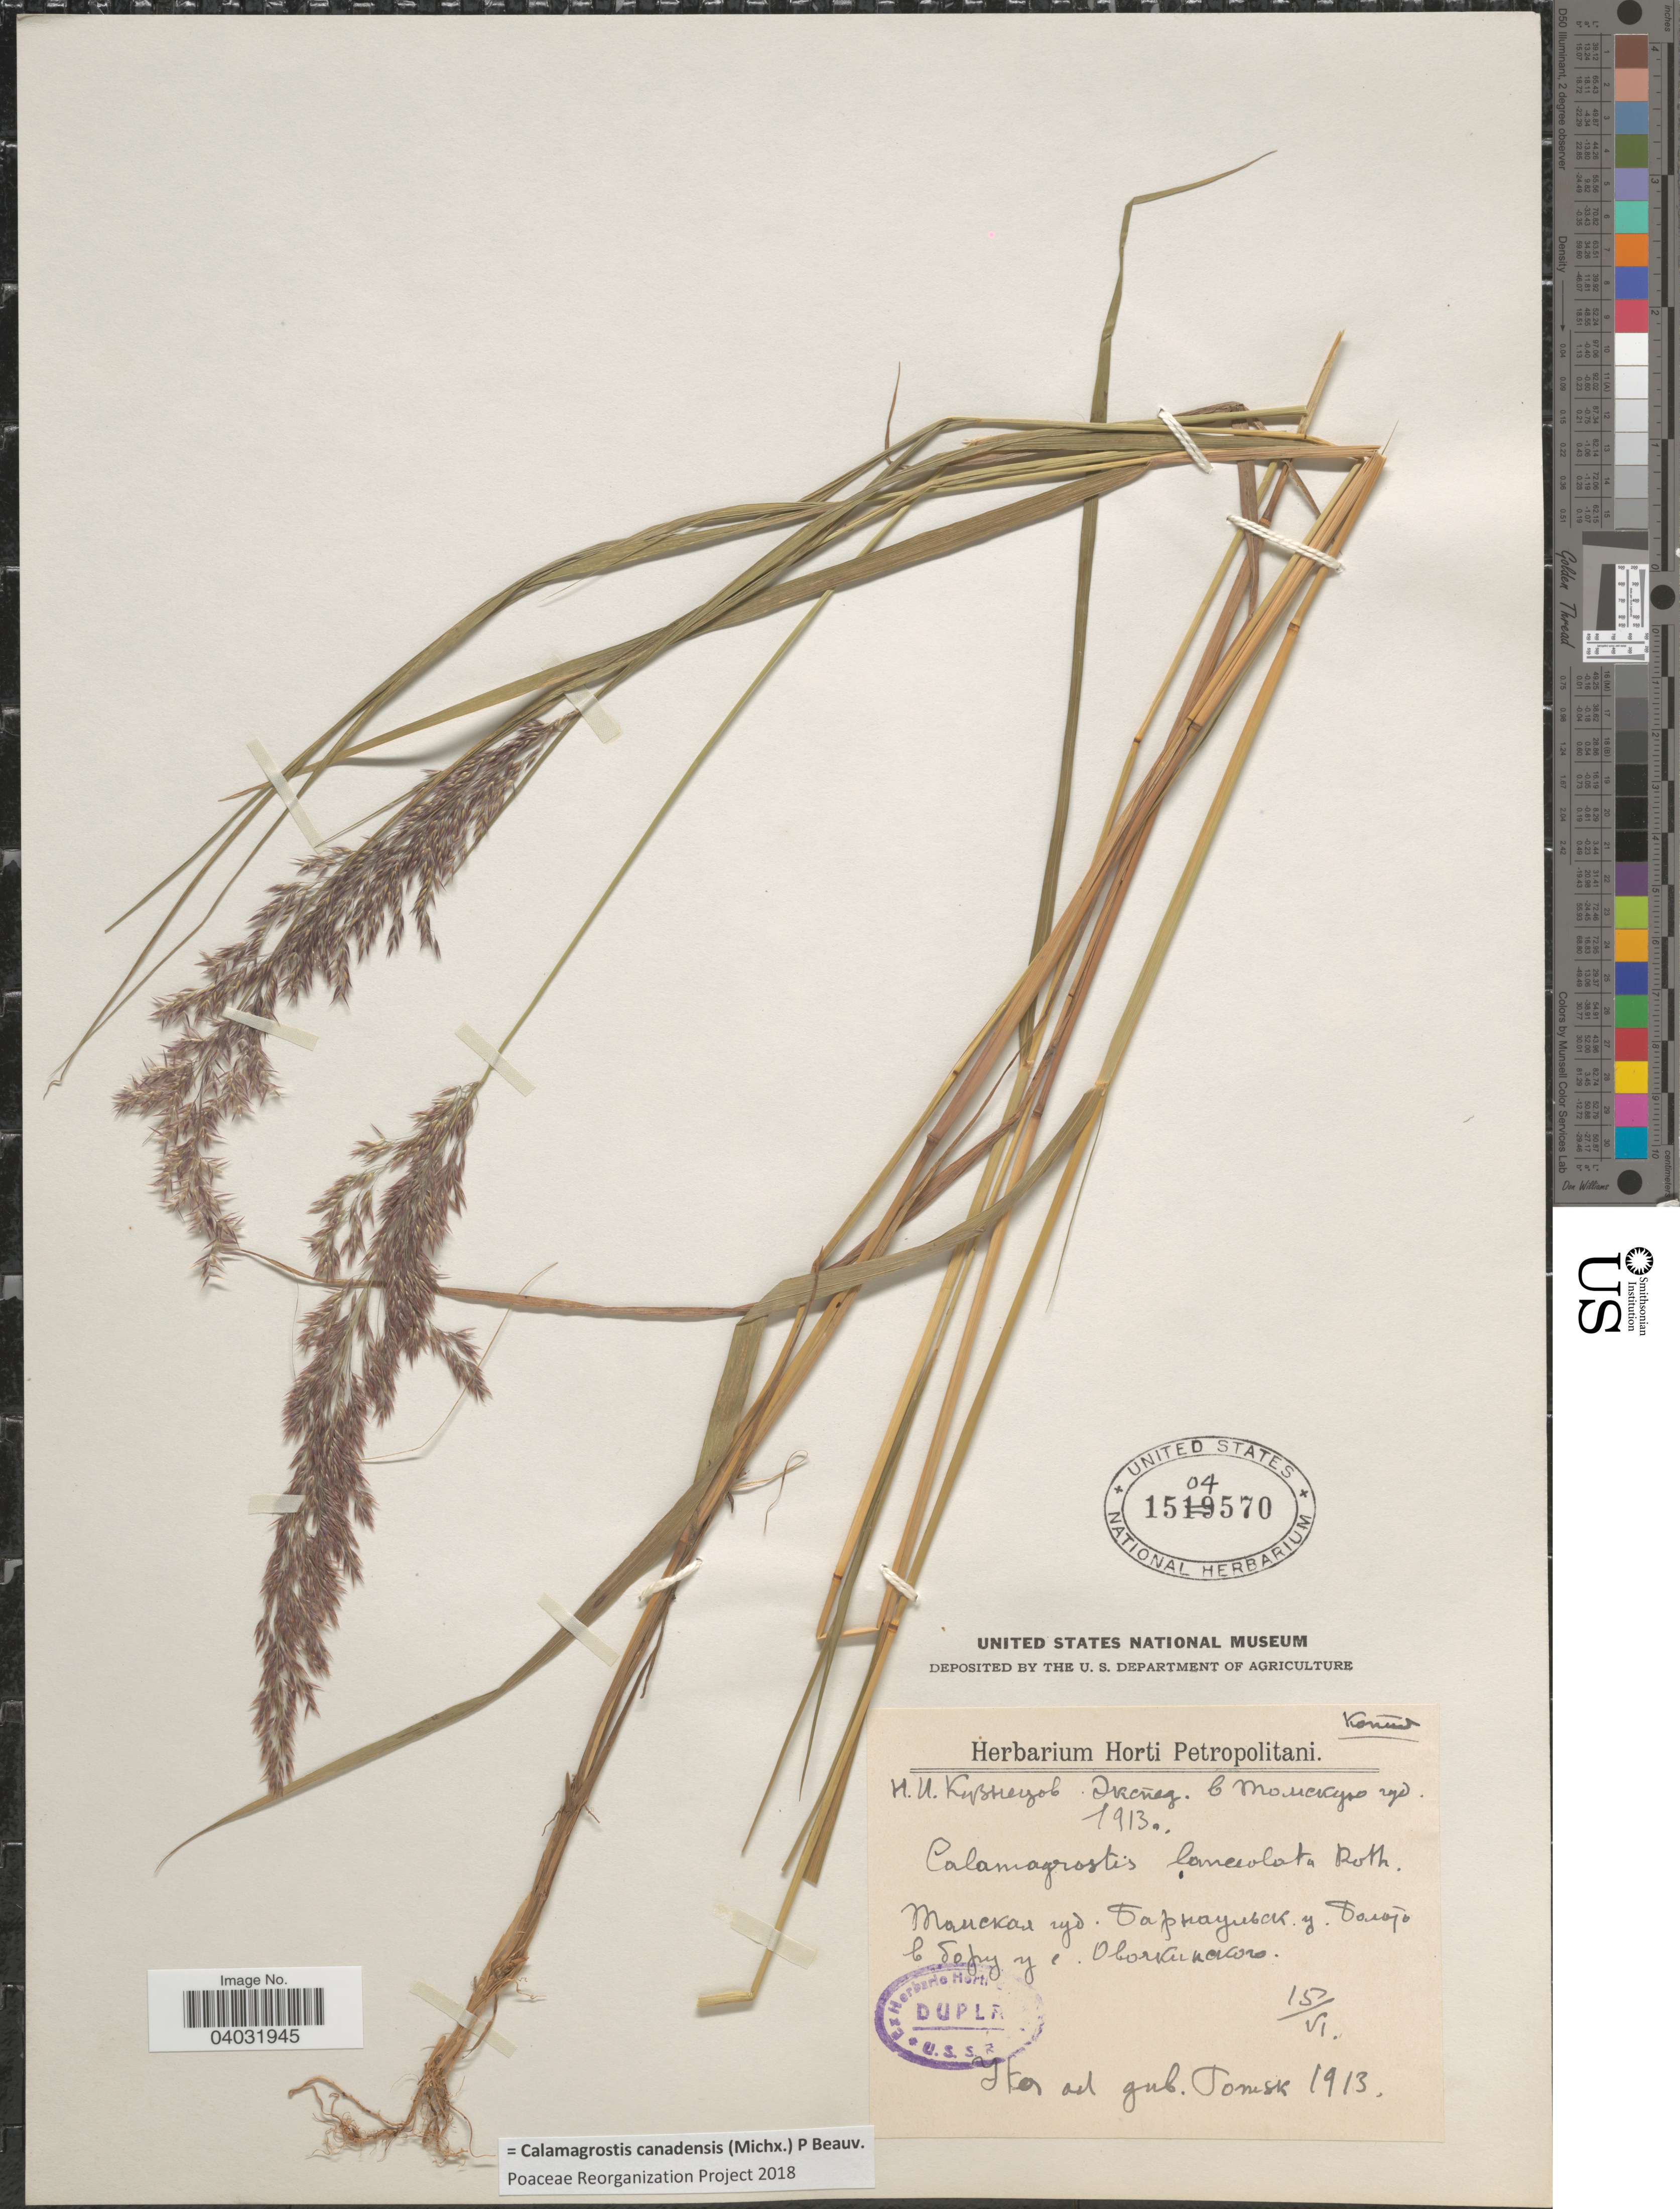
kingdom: Plantae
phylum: Tracheophyta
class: Liliopsida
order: Poales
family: Poaceae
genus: Calamagrostis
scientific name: Calamagrostis canadensis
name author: (Michx.) P. Beauv.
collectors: N. Kuznetsov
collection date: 1913-06-15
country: Russian Federation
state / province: Altai Krai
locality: Near village Ovochkinskoe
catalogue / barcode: US 1504570